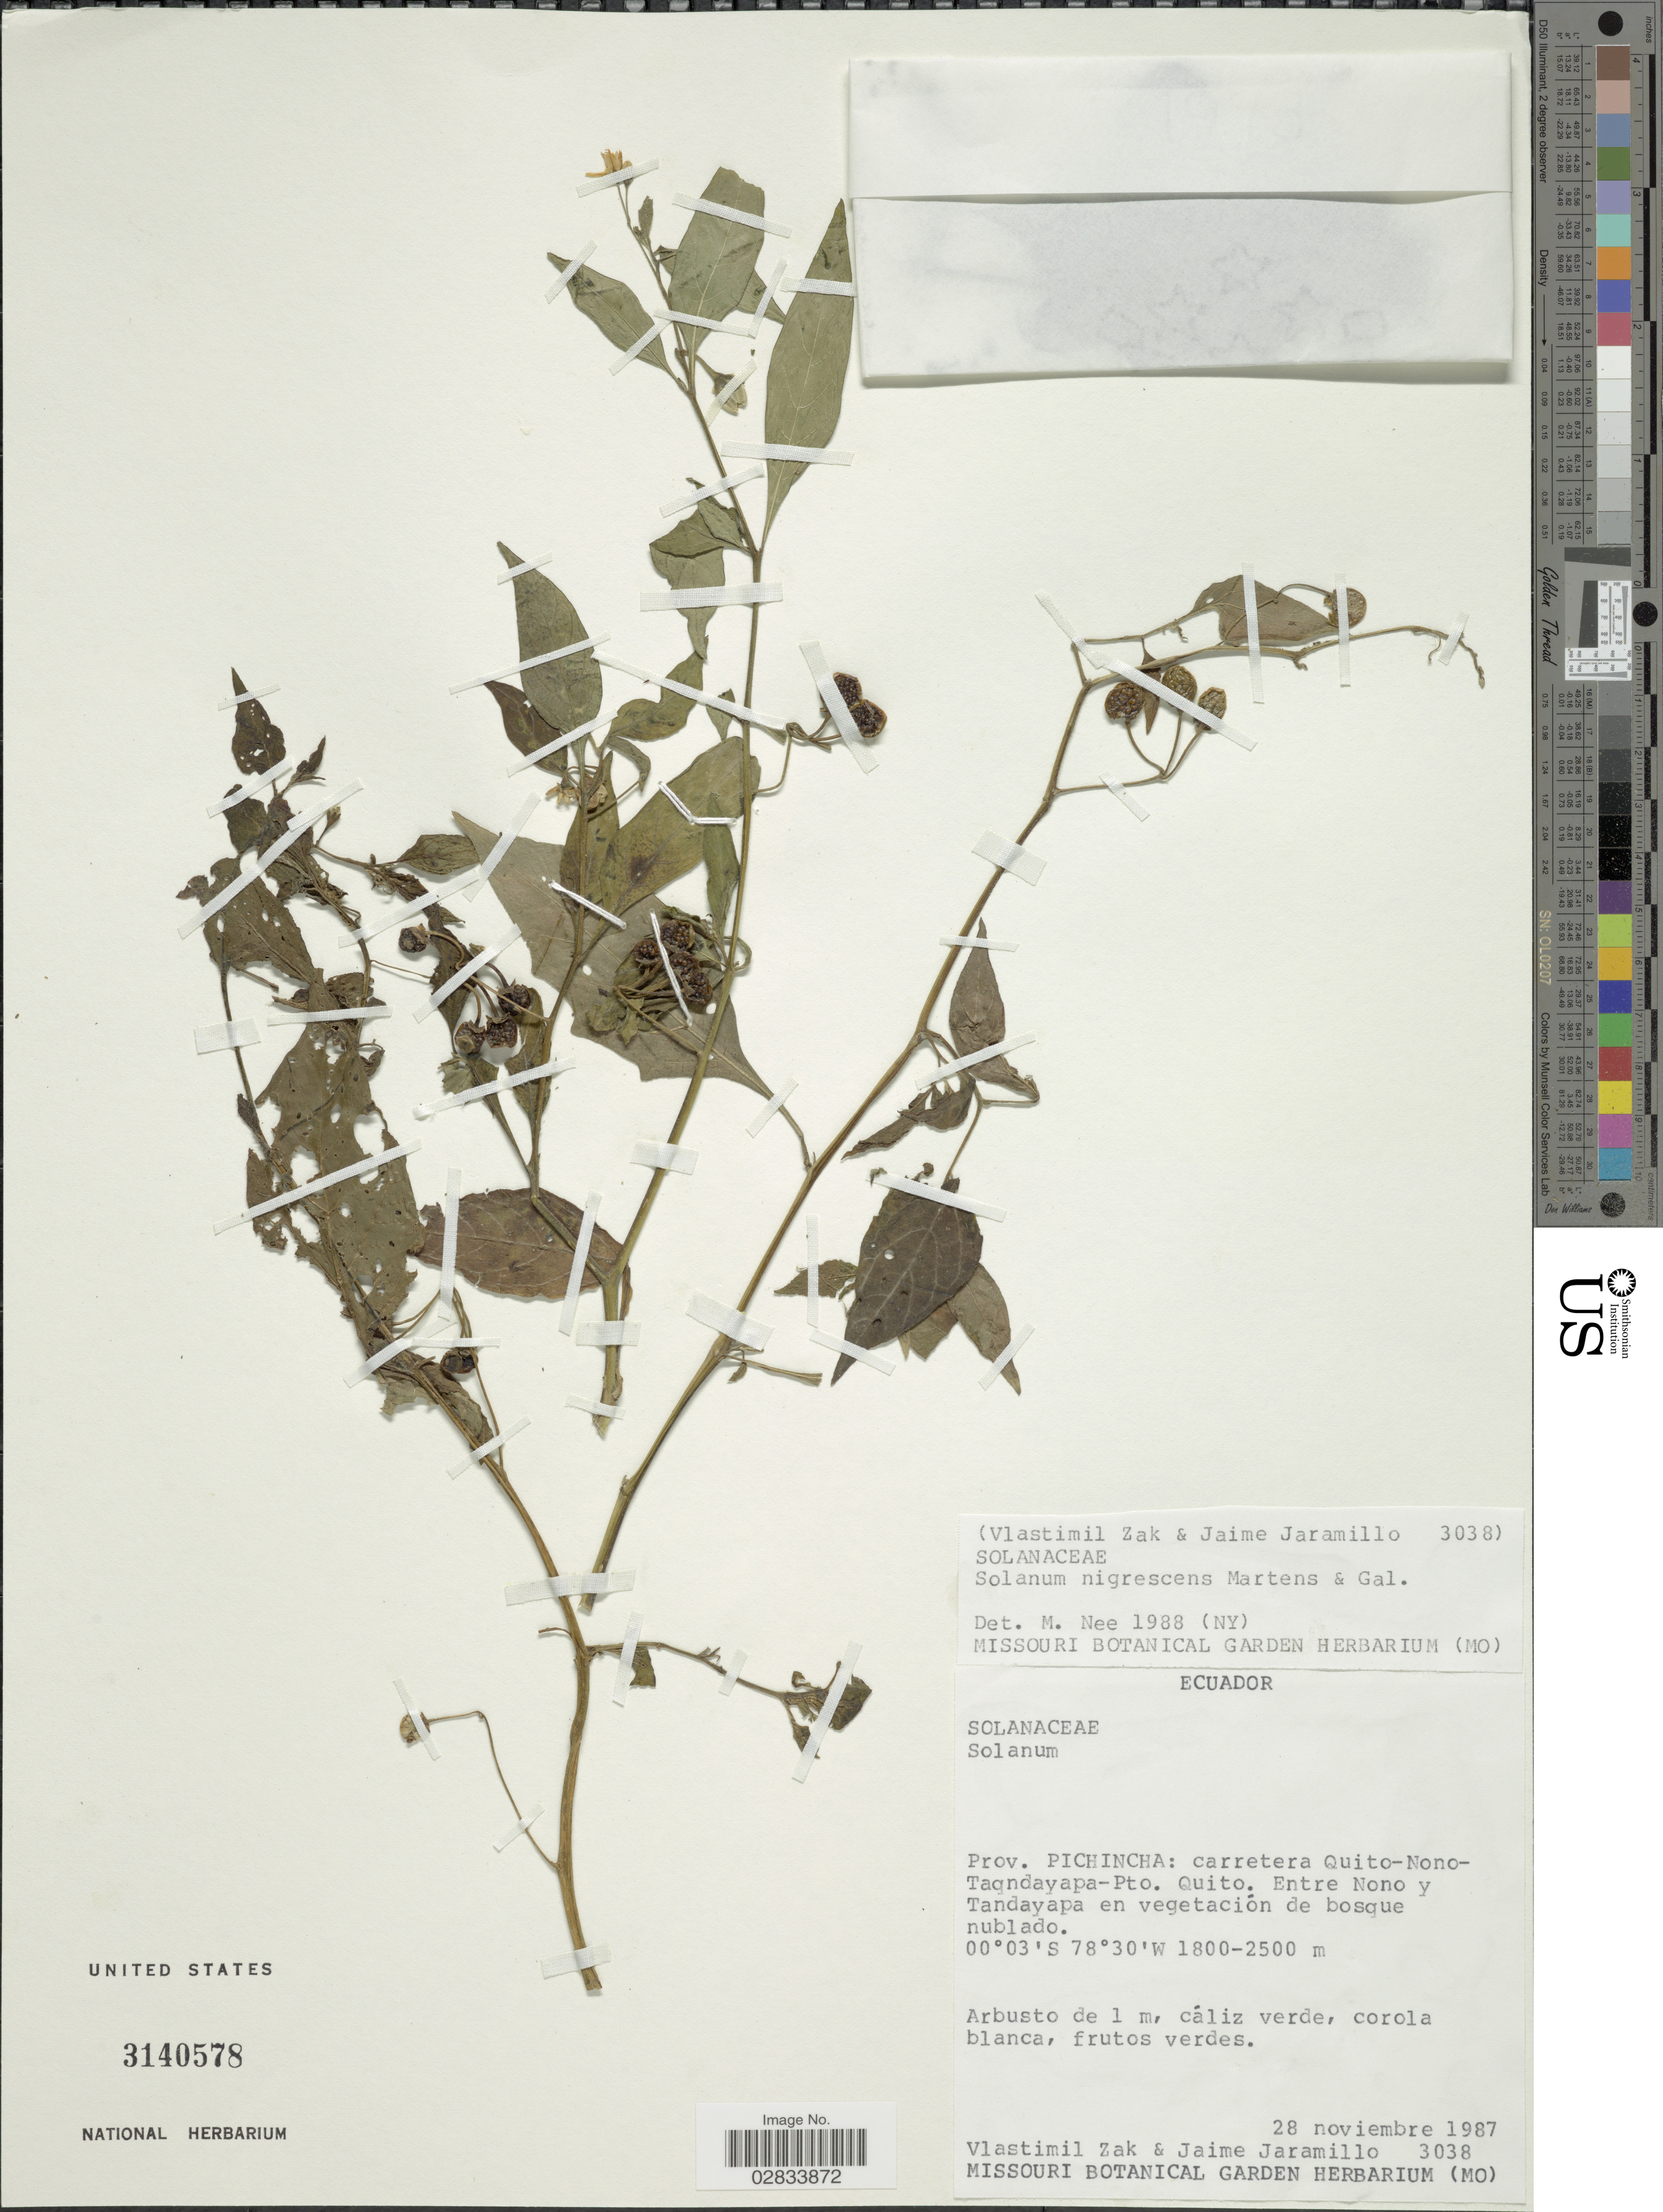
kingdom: Plantae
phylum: Tracheophyta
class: Magnoliopsida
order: Solanales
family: Solanaceae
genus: Solanum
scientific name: Solanum nigrescens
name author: M. Martens & Galeotti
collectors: V. Zak & J. Jaramillo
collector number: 3038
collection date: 1987-11-28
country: Ecuador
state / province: Pichincha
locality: Prov. Pichincha: carretera Quito-Nono-Taqndayapa-Pto. Quito, Entre Nono y Tandayapa.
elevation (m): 1800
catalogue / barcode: US 3140578